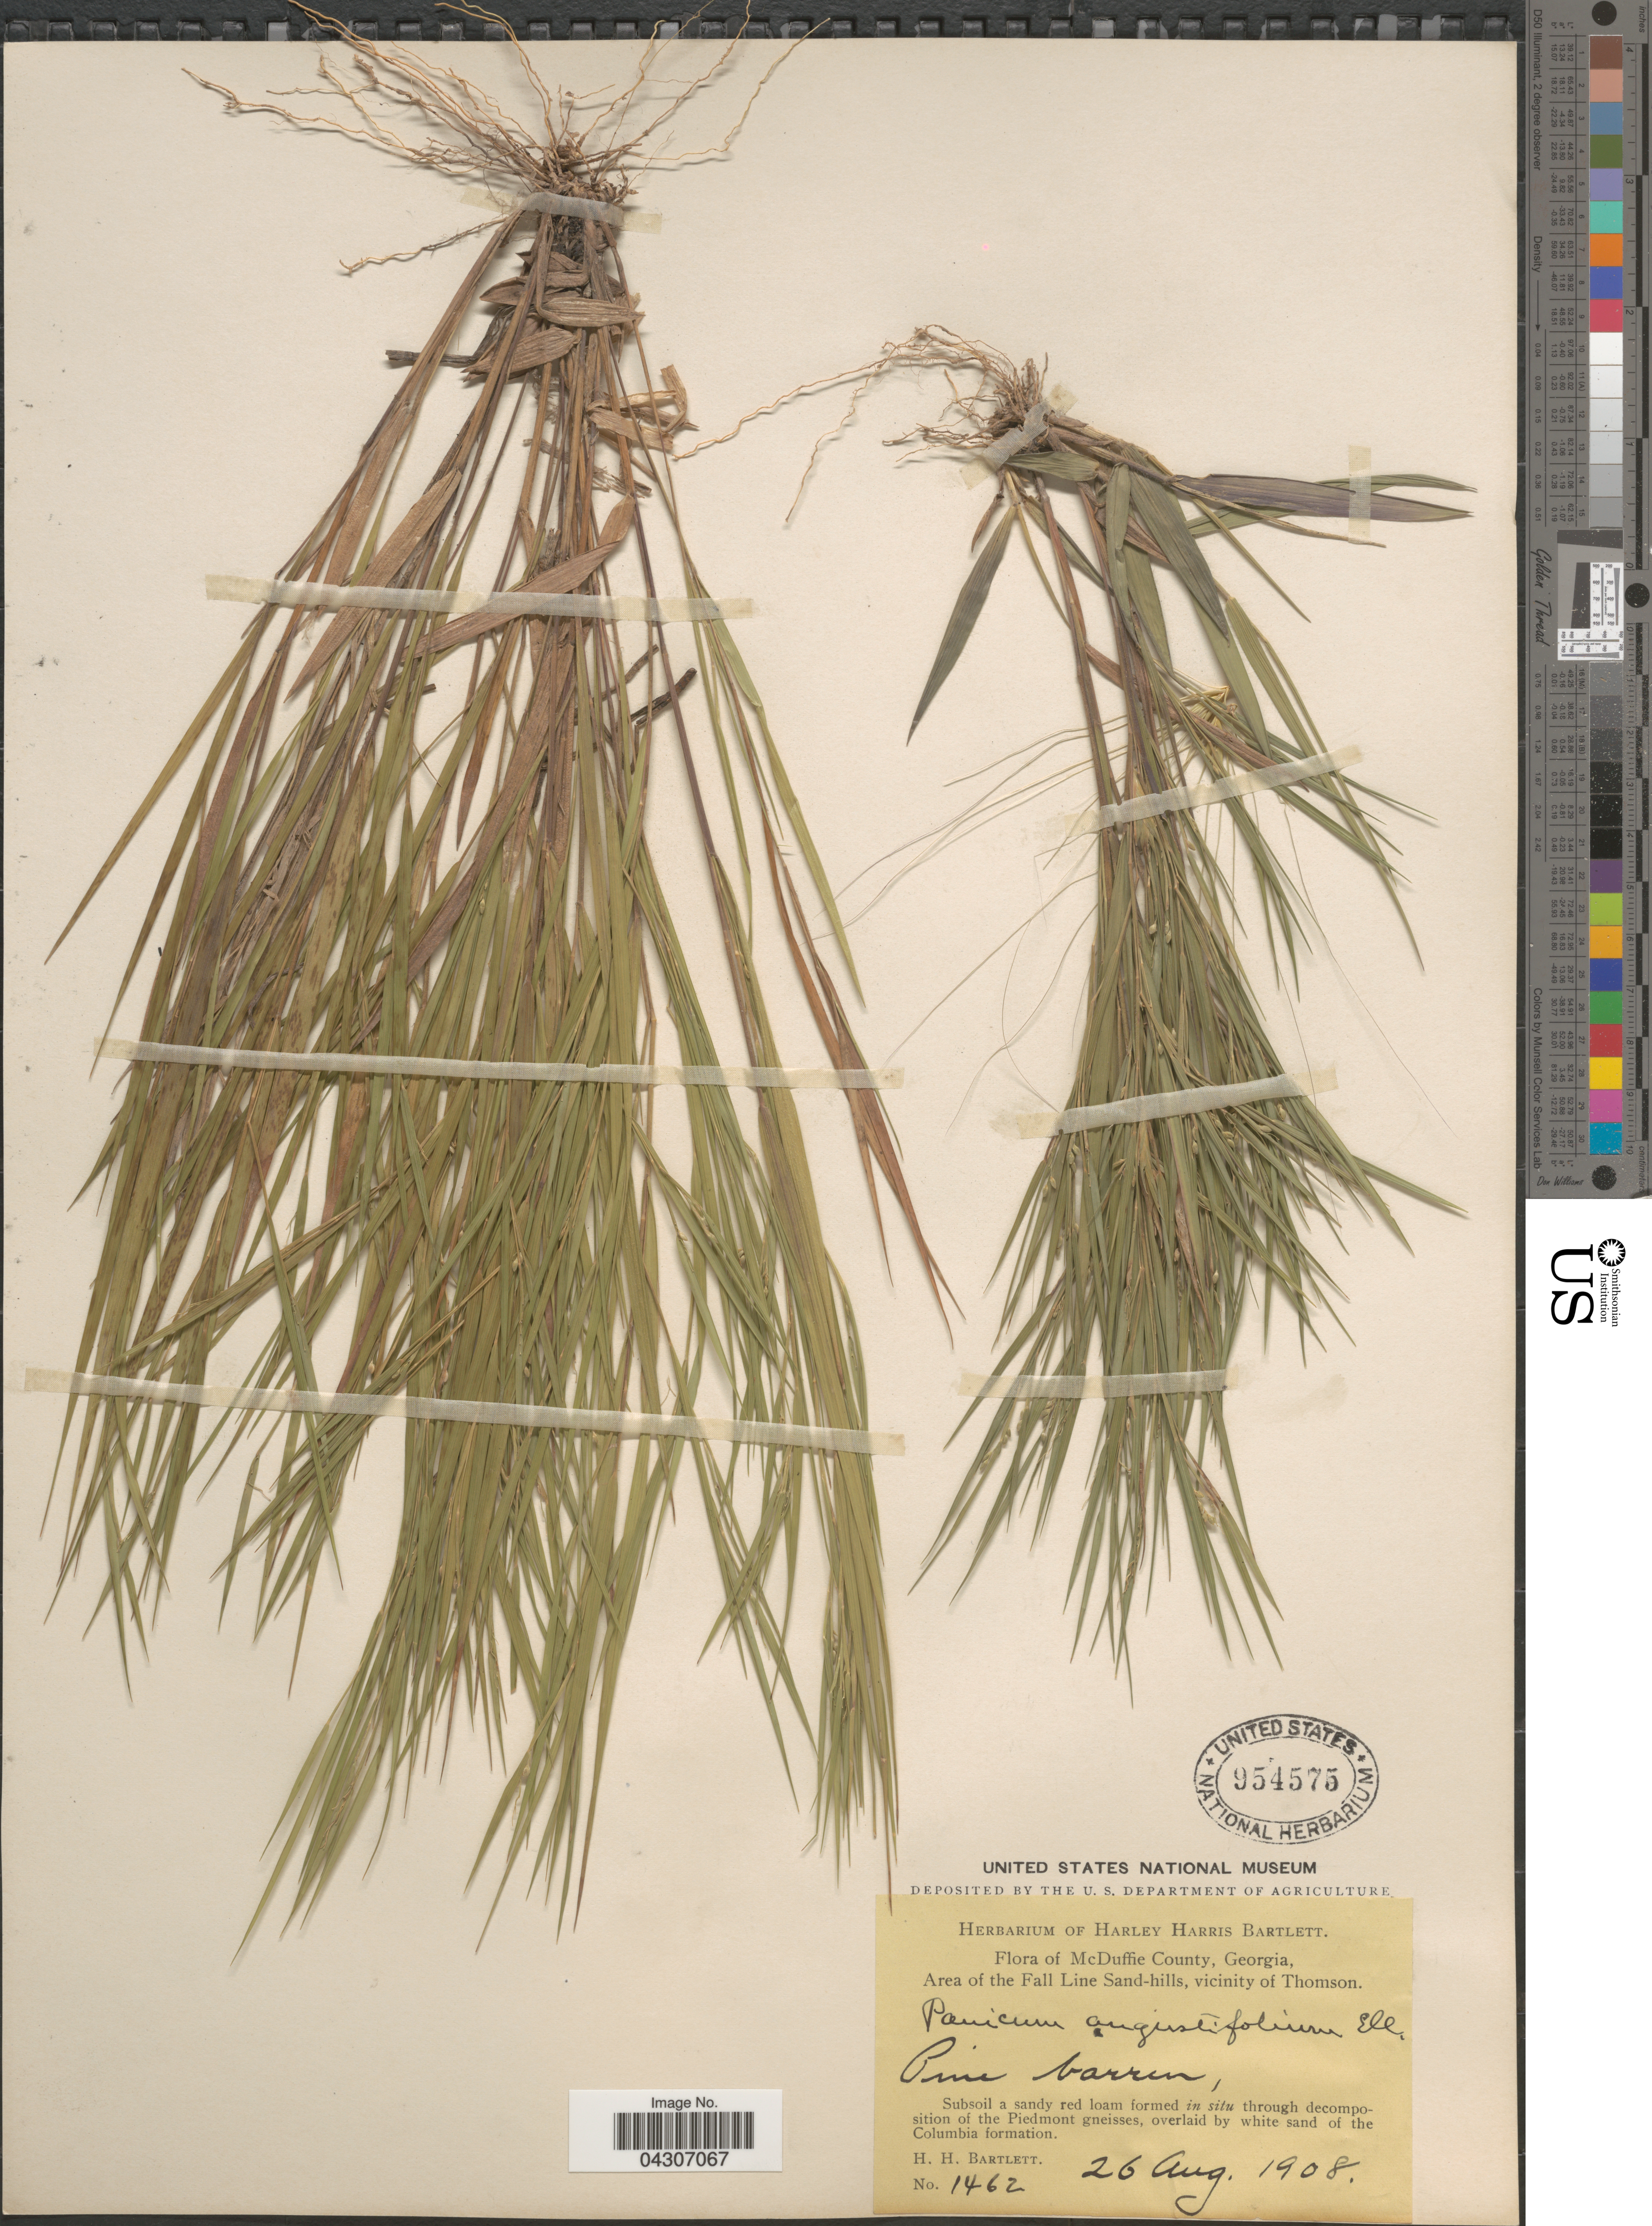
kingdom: Plantae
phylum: Tracheophyta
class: Liliopsida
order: Poales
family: Poaceae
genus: Dichanthelium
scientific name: Dichanthelium aciculare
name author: (Desv. ex Poir.) Gould & C.A. Clark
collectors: H. H. Bartlett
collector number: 1462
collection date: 1908-08-26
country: United States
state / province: Georgia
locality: McDuffie County. Area of the Fall Line Sand-hills, vicinity of Thomson. Pine barren, subsoil a sandy red loam formed in situ through decomposition of the Piedmont gneisses, overlaid by white sand of the Columbia formation.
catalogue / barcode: US 954575